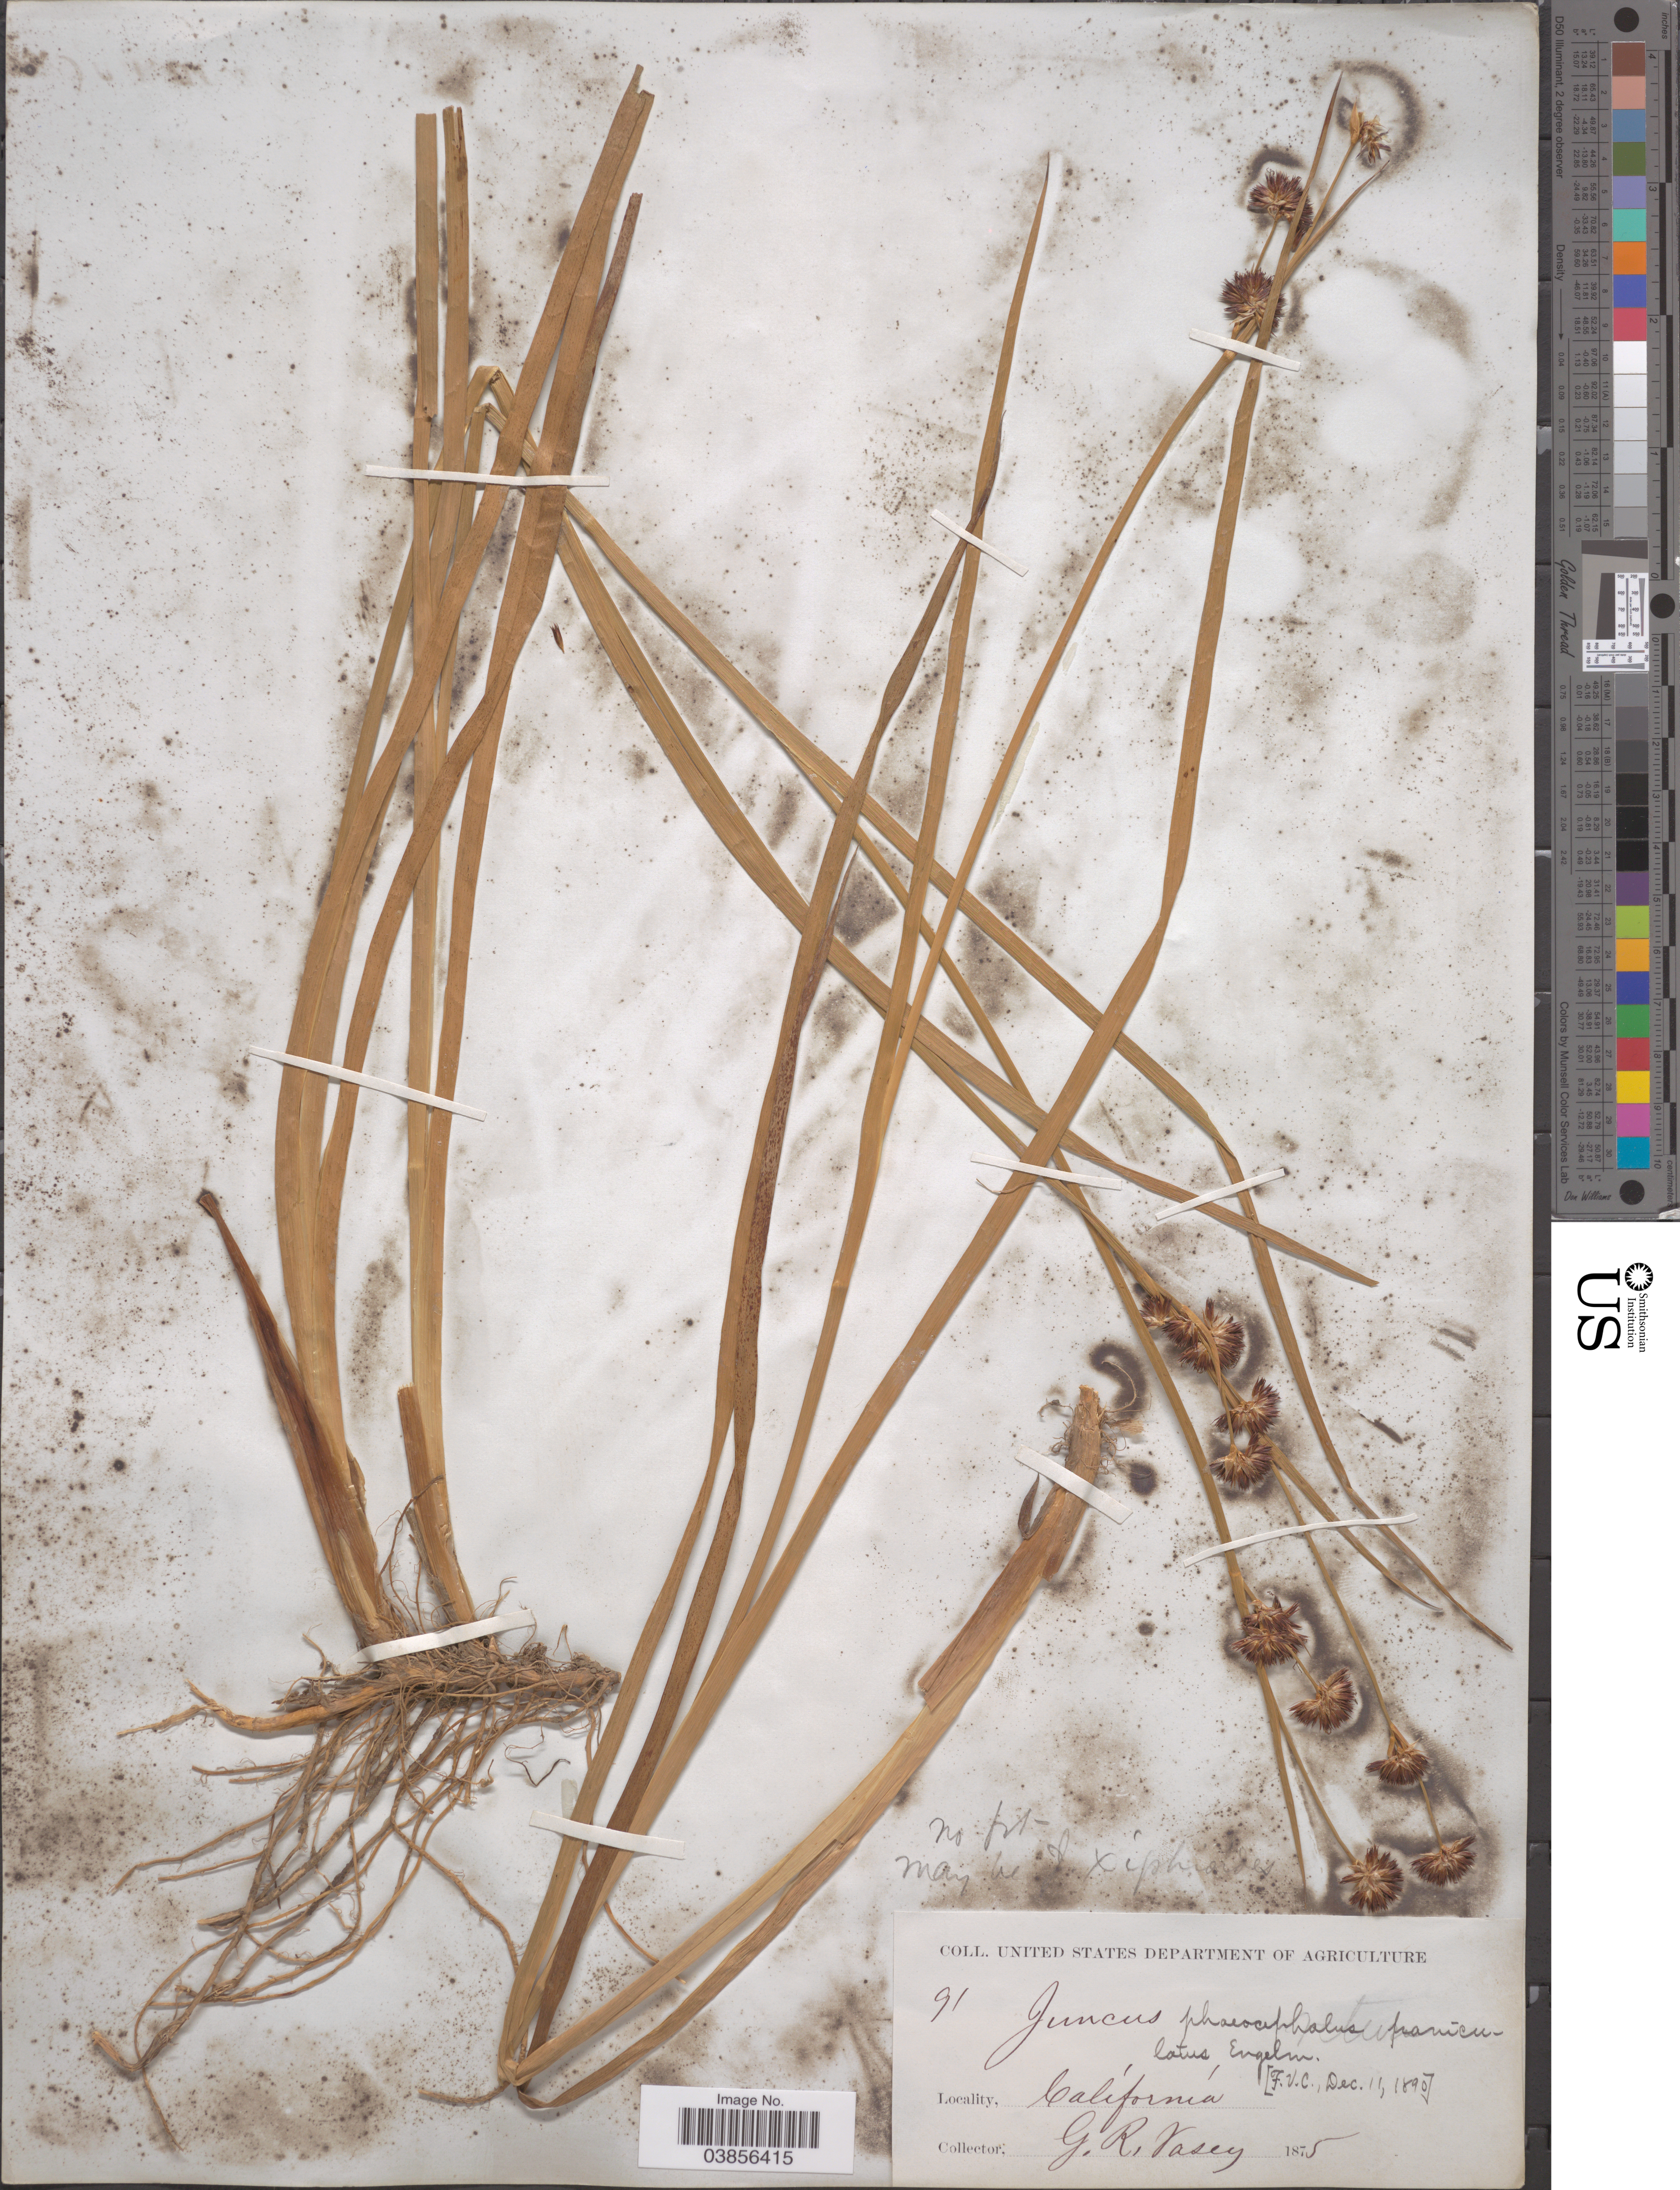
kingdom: Plantae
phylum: Tracheophyta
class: Liliopsida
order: Poales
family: Juncaceae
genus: Juncus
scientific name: Juncus phaeocephalus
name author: Engelm.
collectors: G. R. Vasey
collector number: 91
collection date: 1875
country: United States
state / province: California